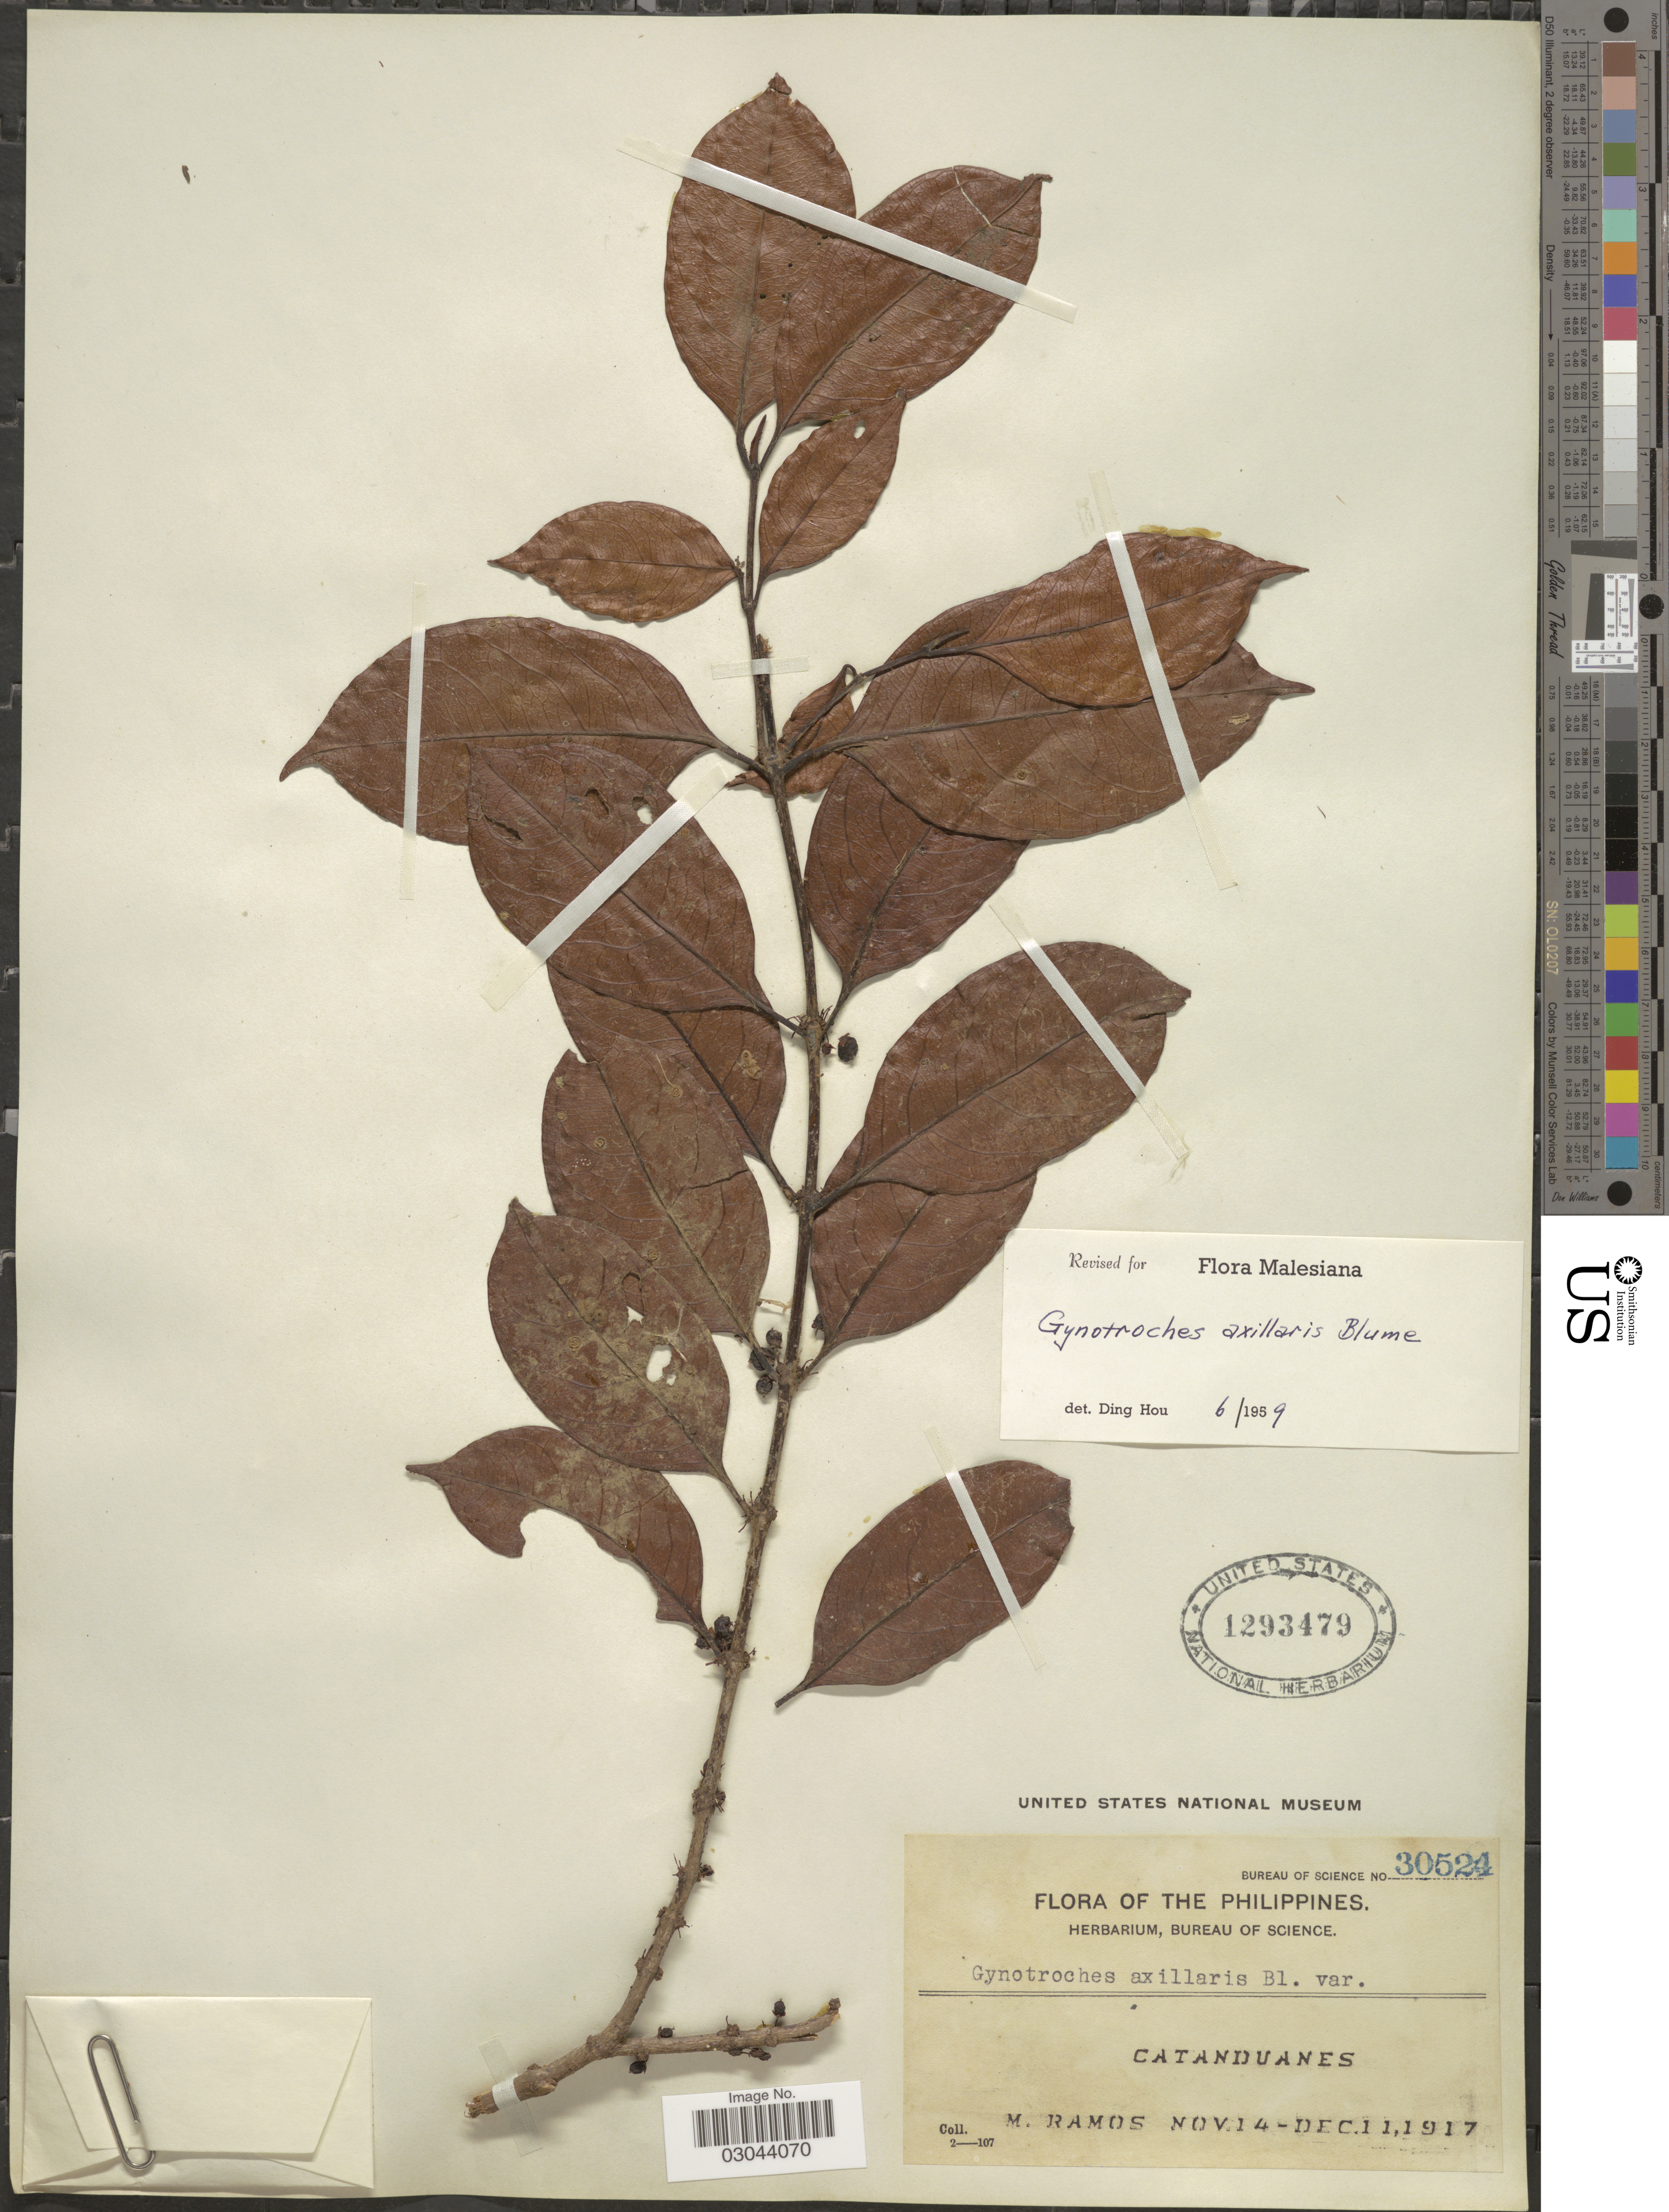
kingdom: Plantae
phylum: Tracheophyta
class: Magnoliopsida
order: Malpighiales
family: Rhizophoraceae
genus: Gynotroches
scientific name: Gynotroches axillaris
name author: Blume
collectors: M. Ramos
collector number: Bureau of Science 30524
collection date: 1917-11-14/1917-12-11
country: Philippines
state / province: Bicol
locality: Catanduanes.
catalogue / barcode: US 1293479